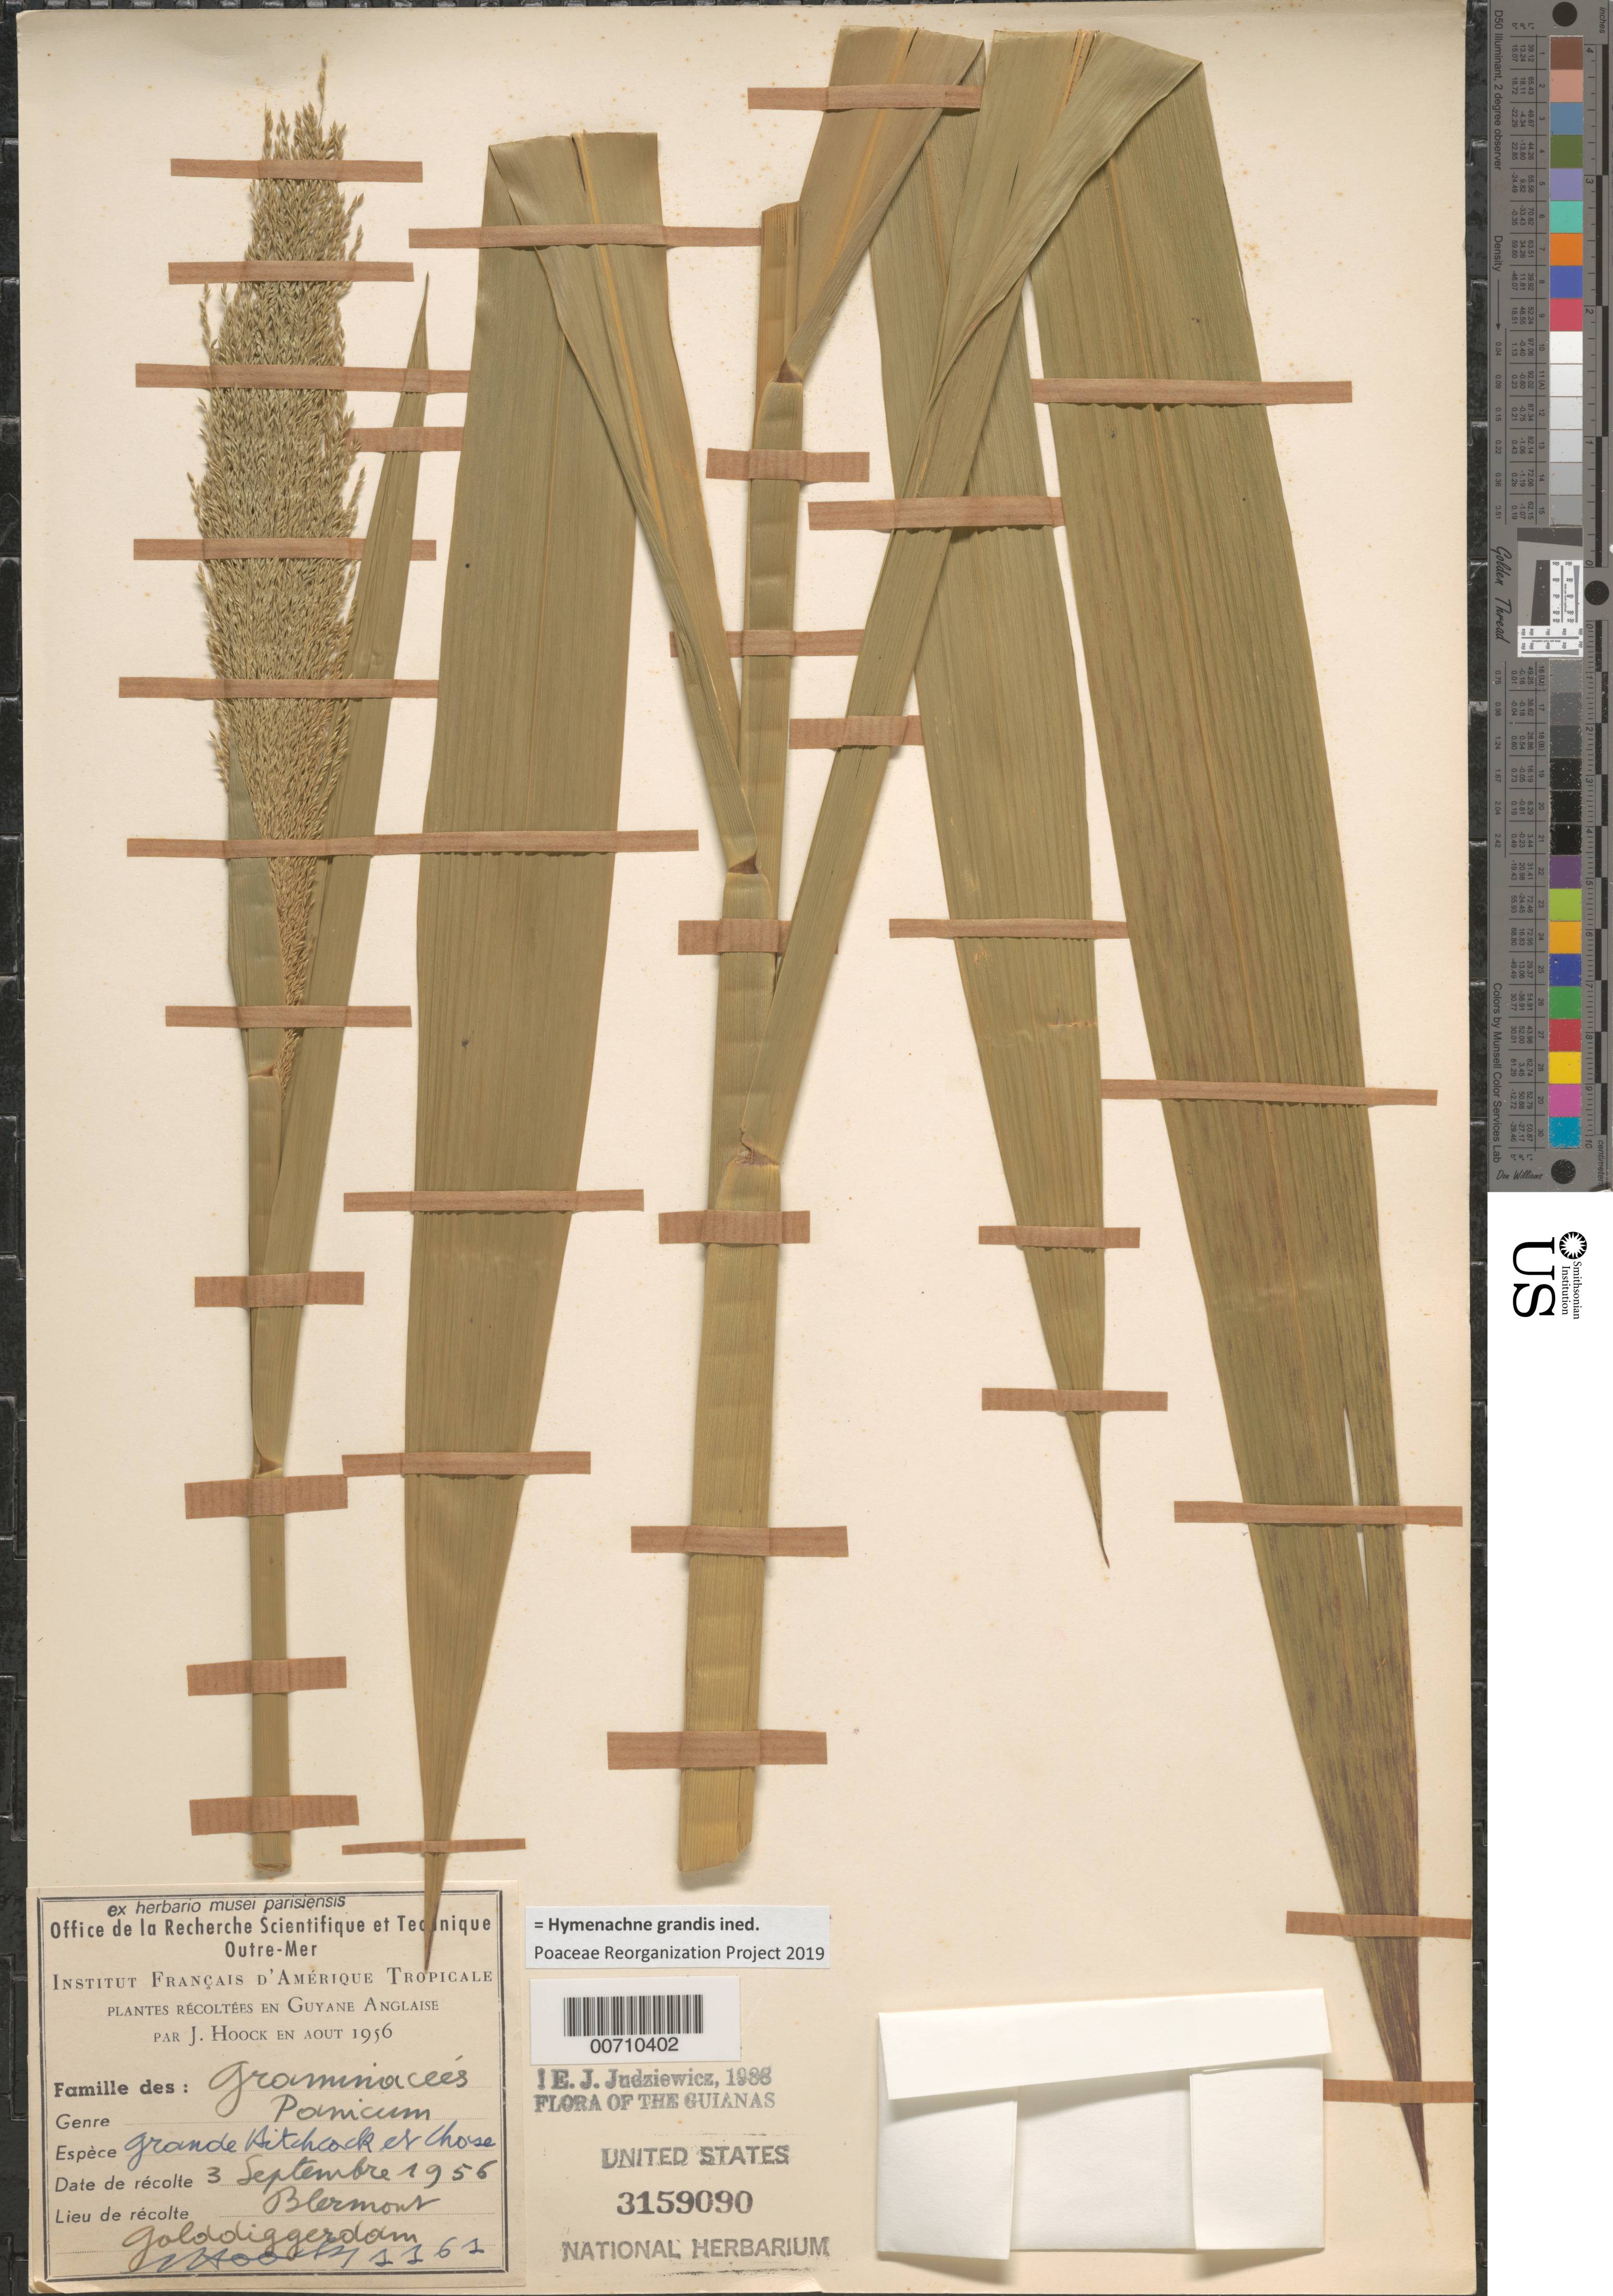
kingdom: Plantae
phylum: Tracheophyta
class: Liliopsida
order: Poales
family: Poaceae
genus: Panicum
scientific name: Panicum grande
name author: Hitchc. & Chase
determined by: Judziewicz, E. J.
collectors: J. Hoock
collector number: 1161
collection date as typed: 3-Sep-56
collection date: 1956-09-03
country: Guyana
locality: Blermons, Golddiggerdam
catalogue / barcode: US 3159090